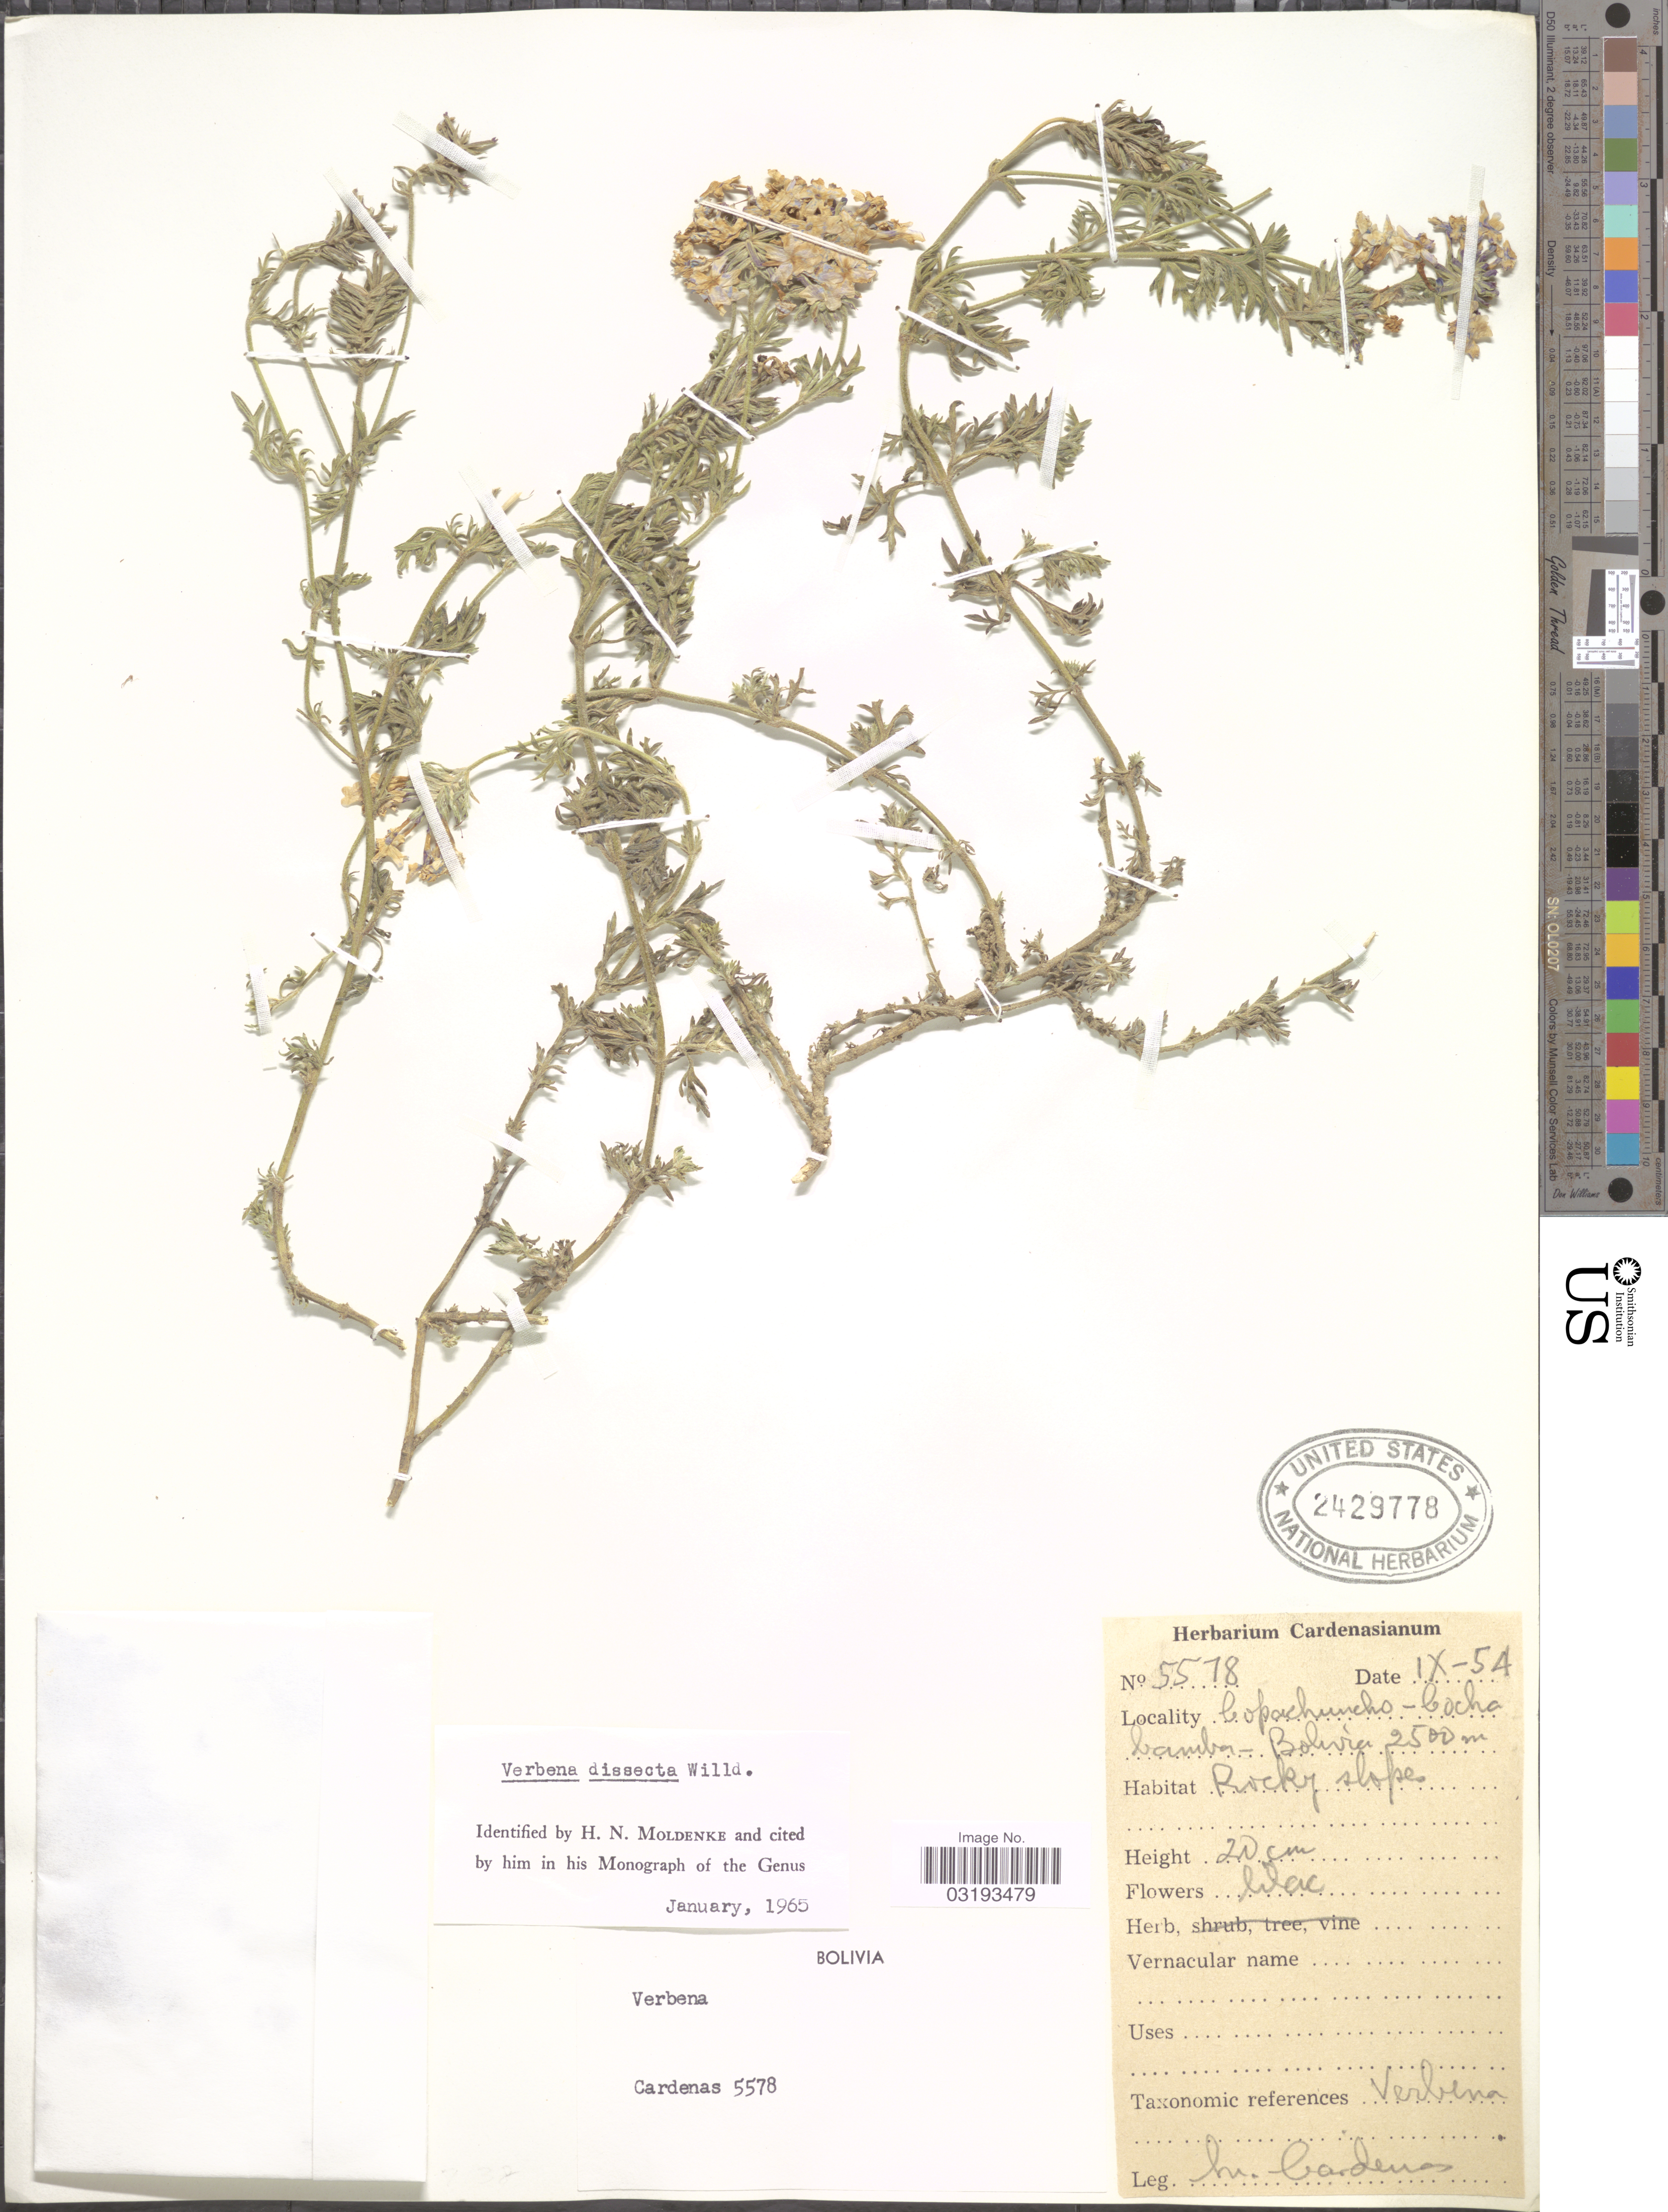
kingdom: Plantae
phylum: Tracheophyta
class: Magnoliopsida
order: Lamiales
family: Verbenaceae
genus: Verbena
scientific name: Verbena dissecta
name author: Willd. ex Spreng.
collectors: M. Cárdenas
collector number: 5578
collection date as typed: Transcribed d/m/y: /9/54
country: Bolivia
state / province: Cochabamba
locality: Cochabamba.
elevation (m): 2500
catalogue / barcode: US 2429778